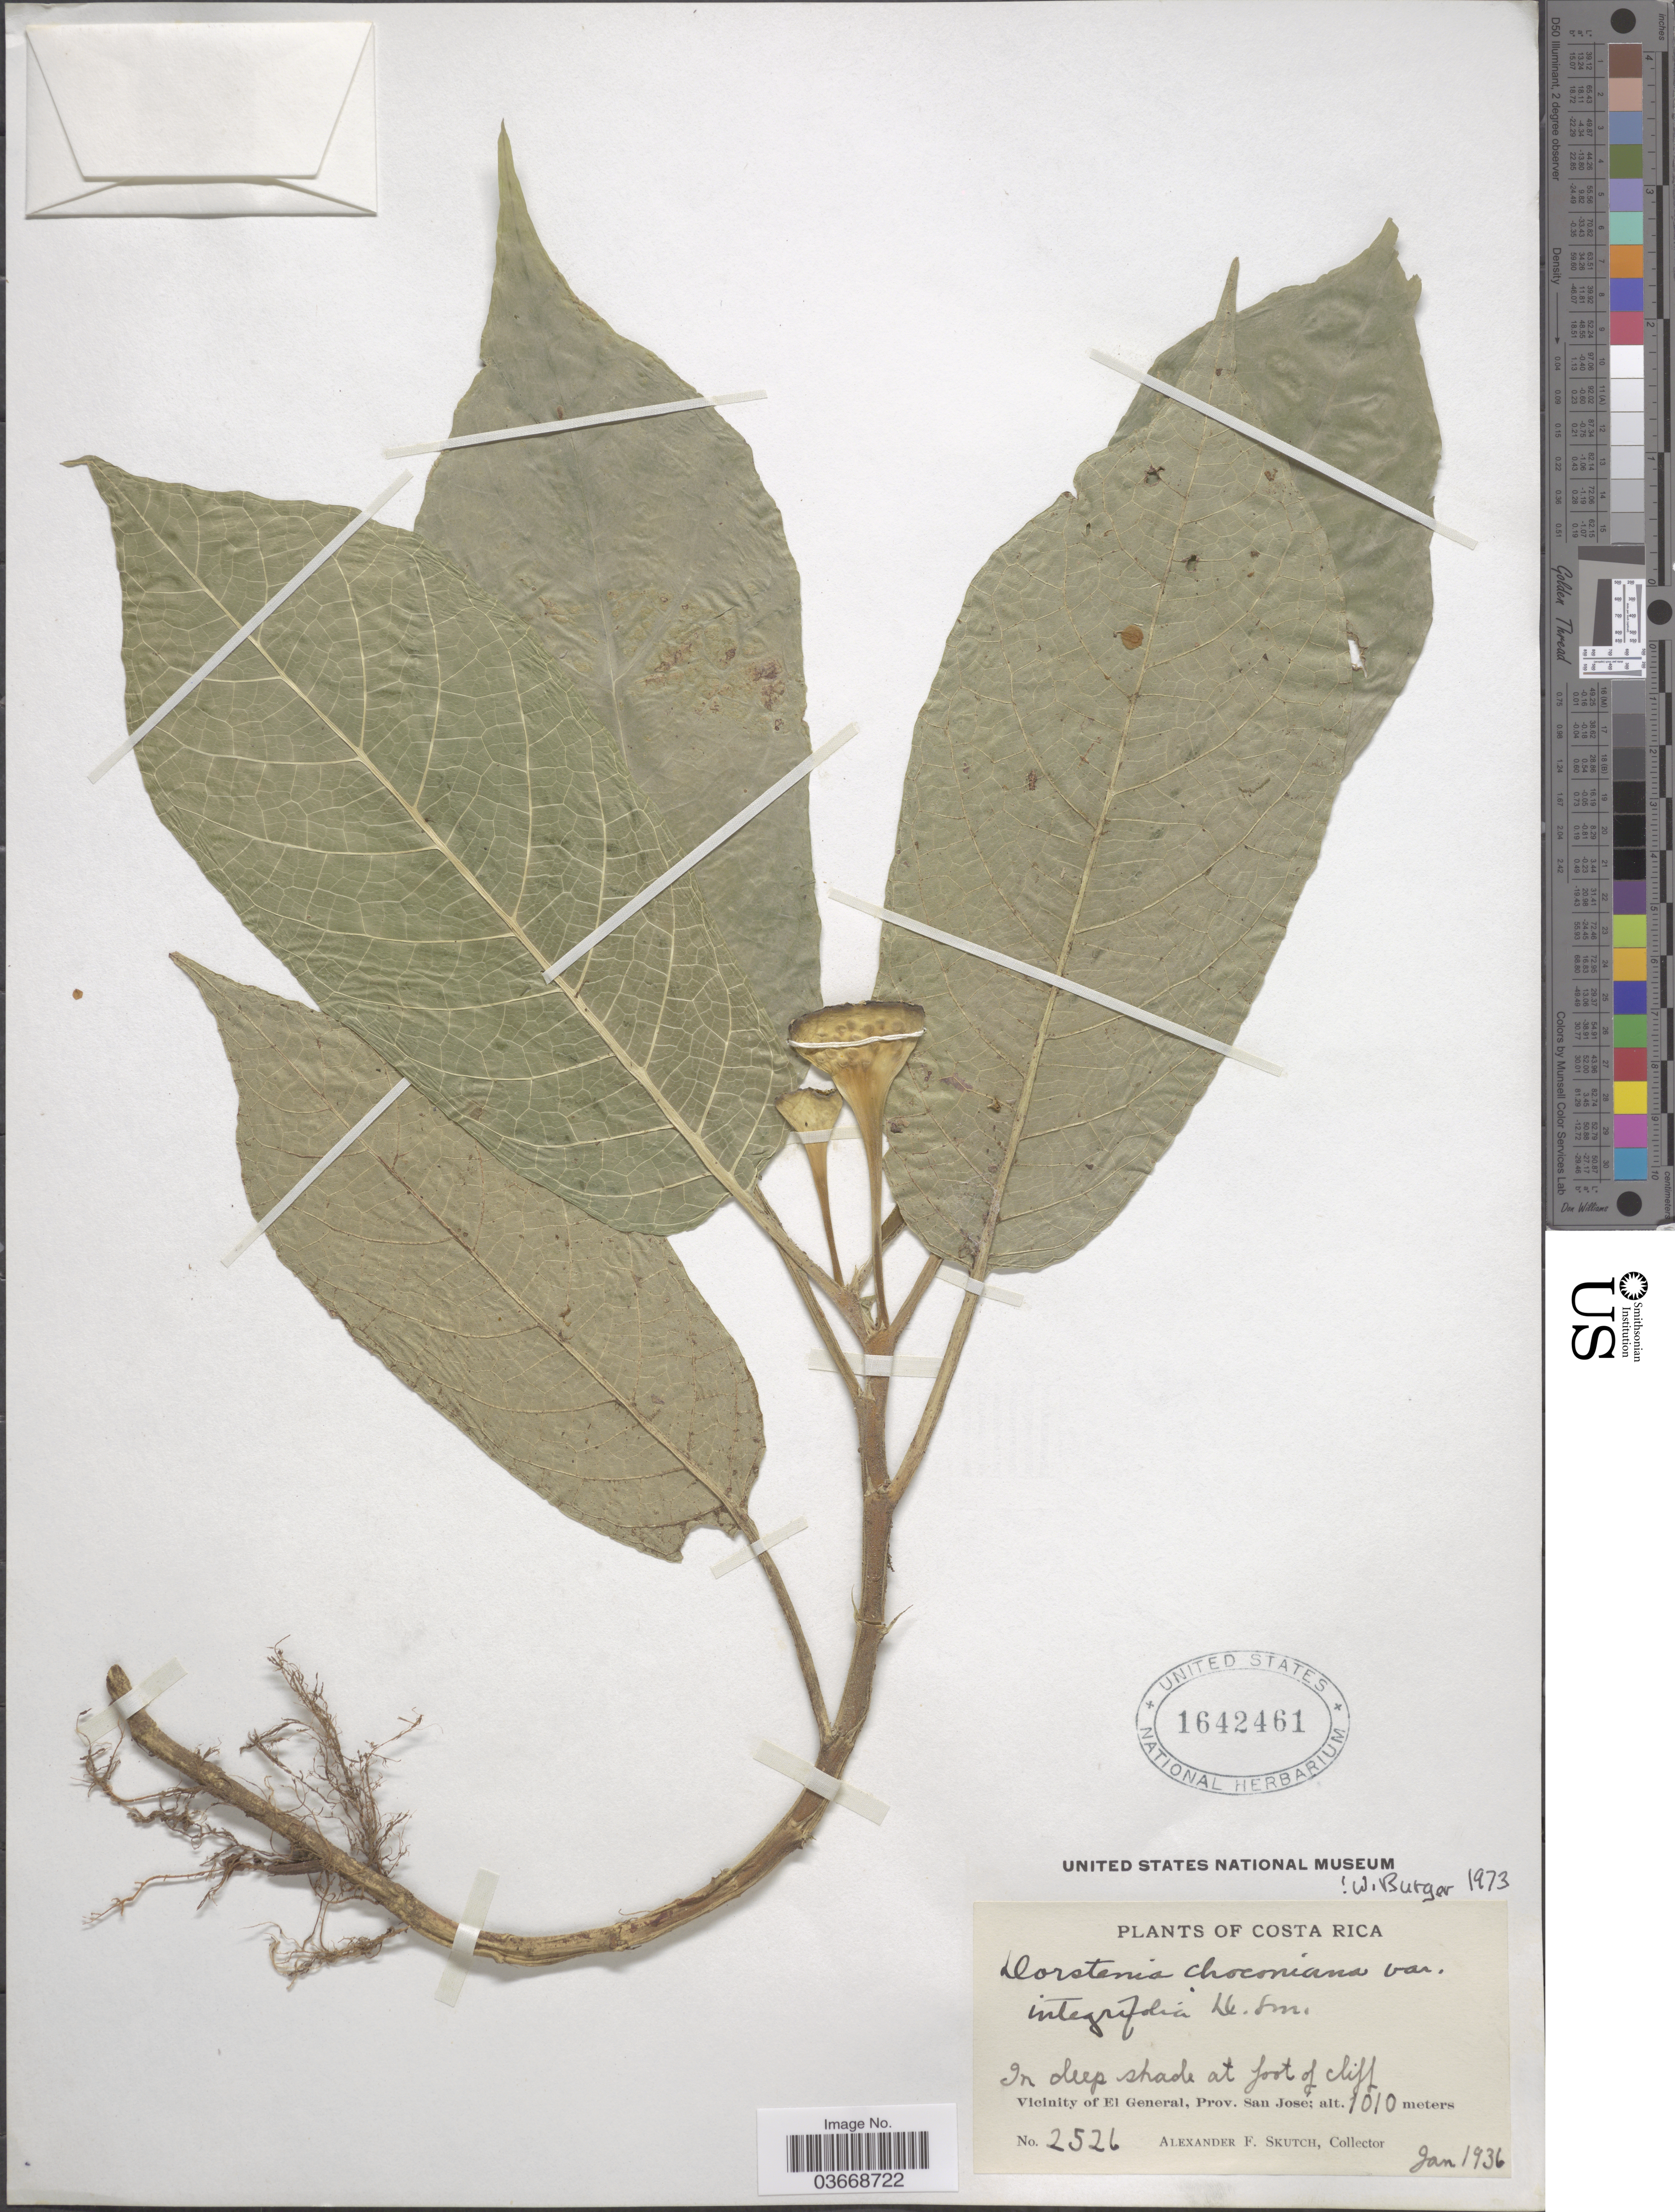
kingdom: Plantae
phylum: Tracheophyta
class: Magnoliopsida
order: Rosales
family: Moraceae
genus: Dorstenia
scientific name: Dorstenia choconiana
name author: S. Watson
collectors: A. F. Skutch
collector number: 2526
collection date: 1936-01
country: Costa Rica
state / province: San José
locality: Vicinity of El General.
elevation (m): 1010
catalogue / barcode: US 1642461